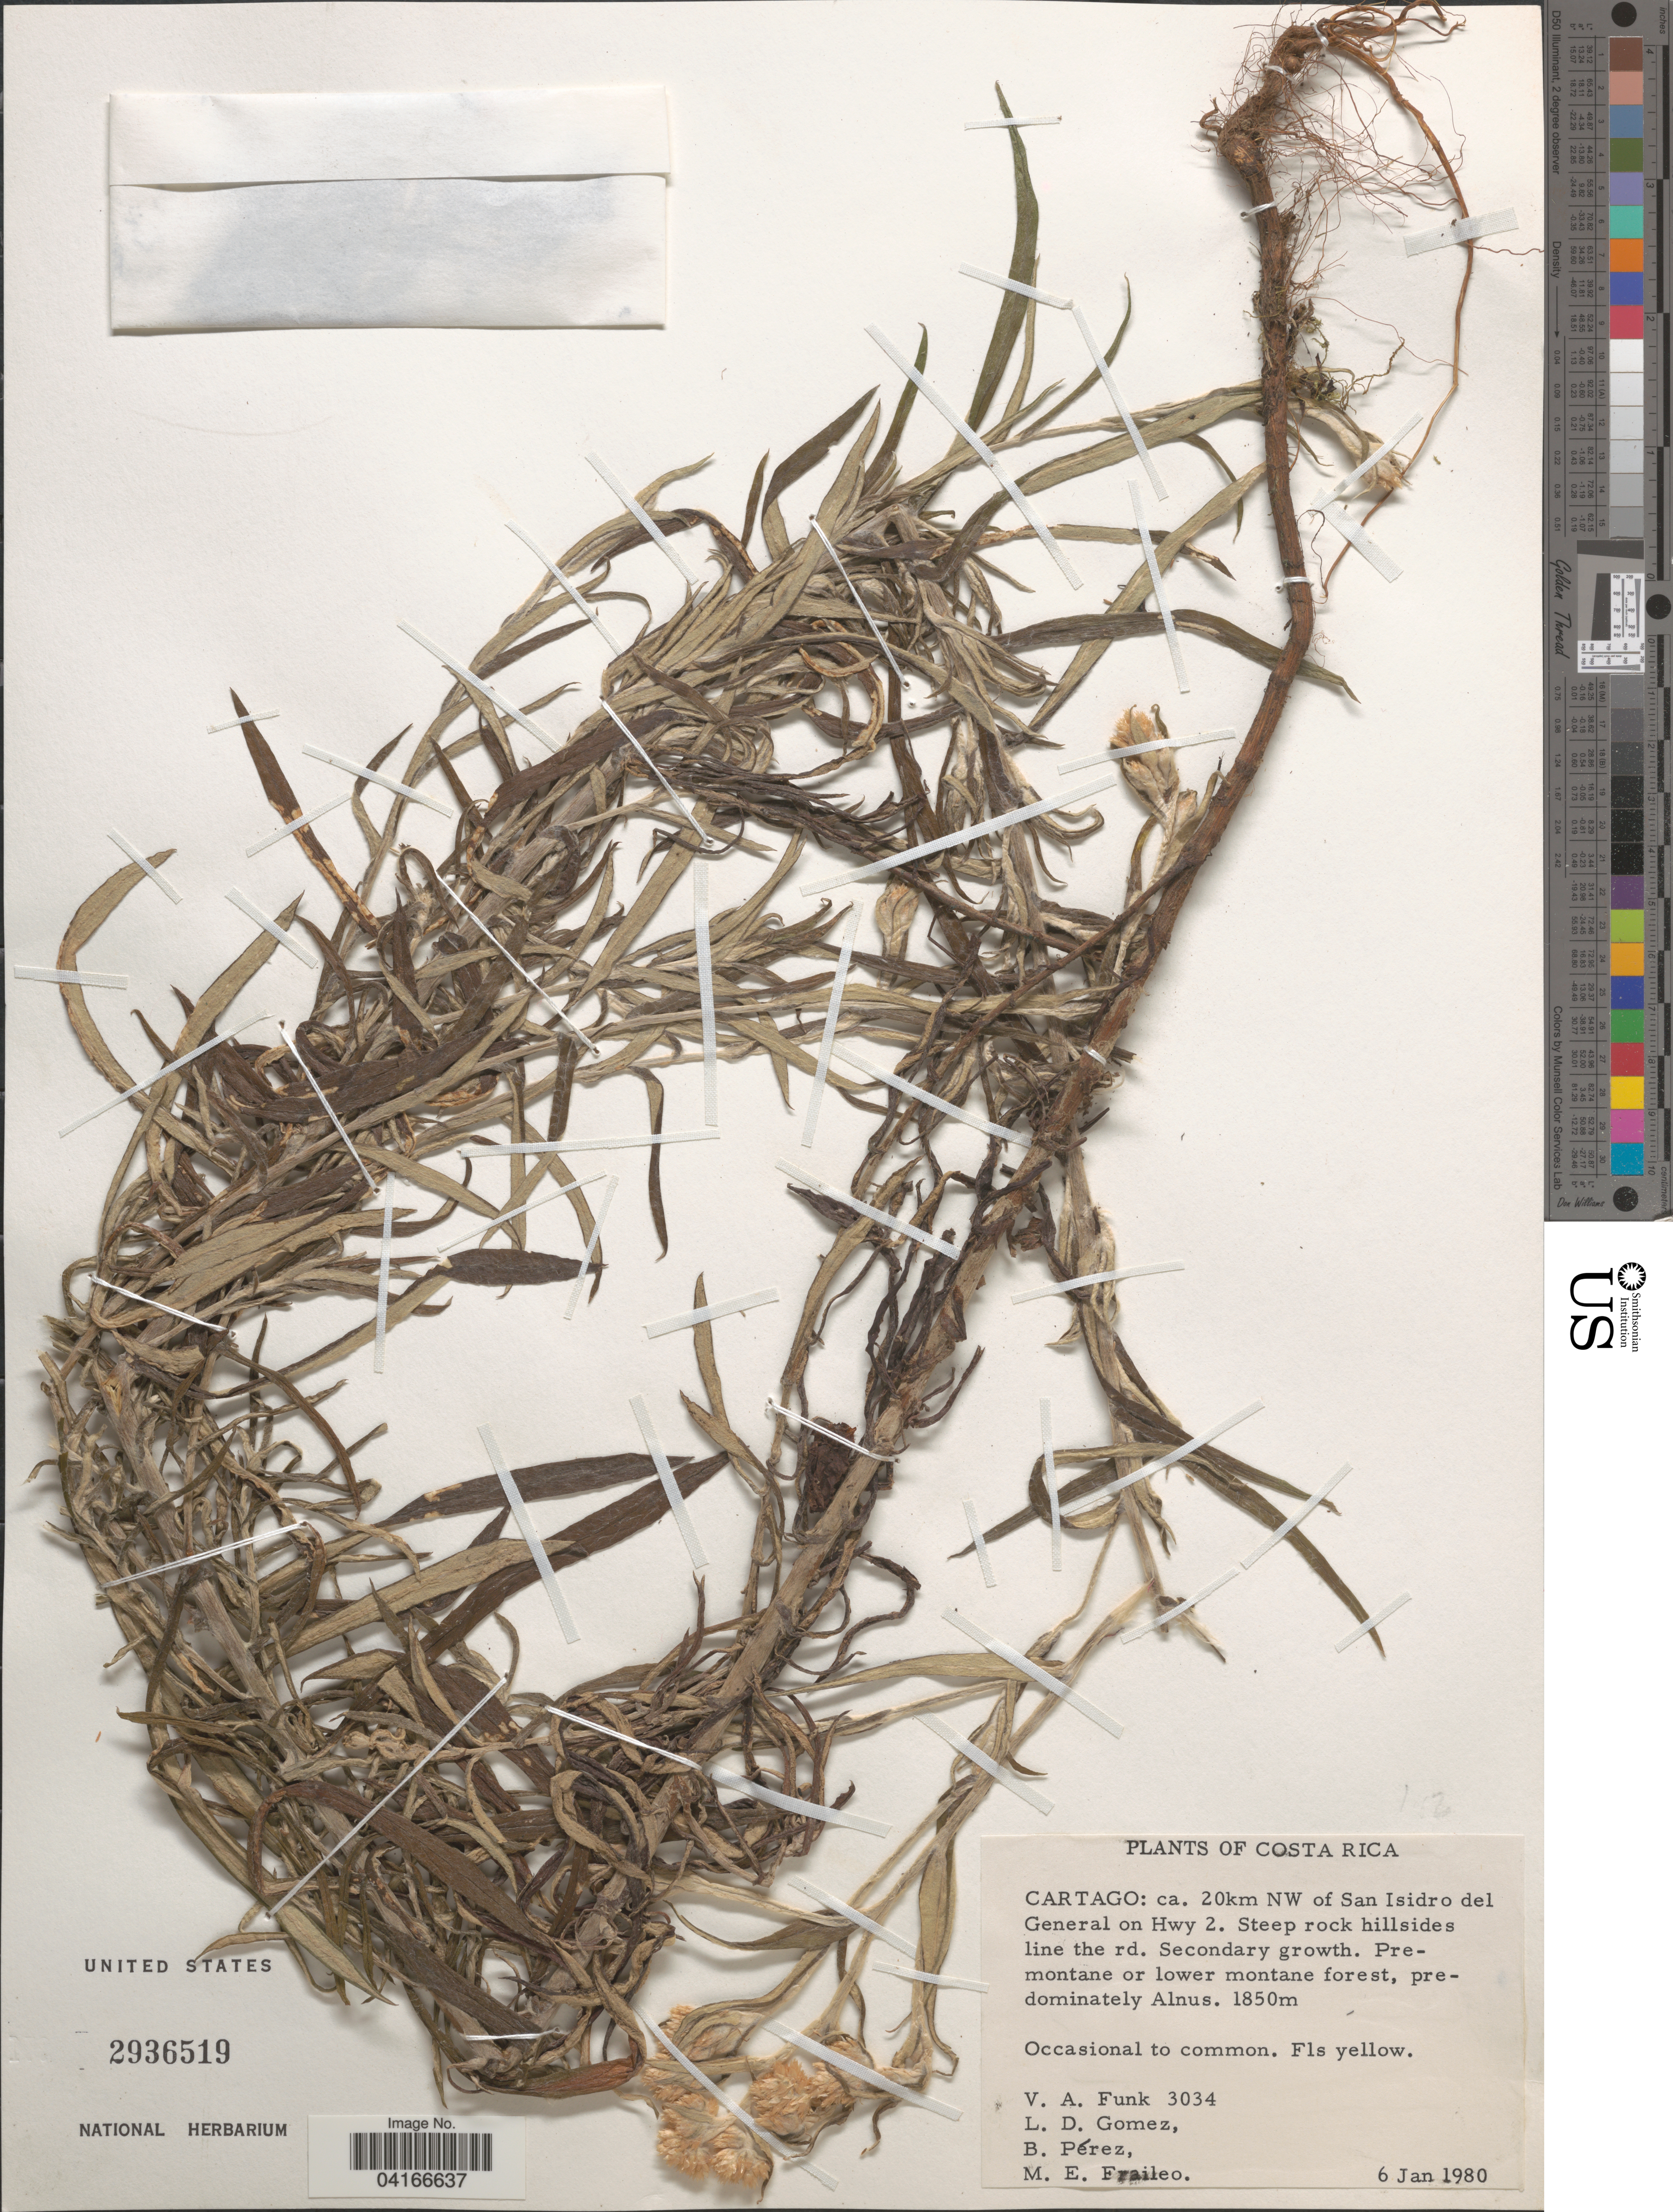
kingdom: Plantae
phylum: Tracheophyta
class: Magnoliopsida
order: Asterales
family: Asteraceae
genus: Pseudognaphalium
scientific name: Pseudognaphalium varabanca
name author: G.L. Nesom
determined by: Nesom, Guy L.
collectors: V. Funk, L. D. Gómez, B. Pérez & M. Fraileo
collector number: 3034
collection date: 1980-01-06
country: Costa Rica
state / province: Cartago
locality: Ca. 20 km NW of San Isidro del General on Hwy 2. Steep rock hillsides line the rd.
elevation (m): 1850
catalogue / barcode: US 2936519